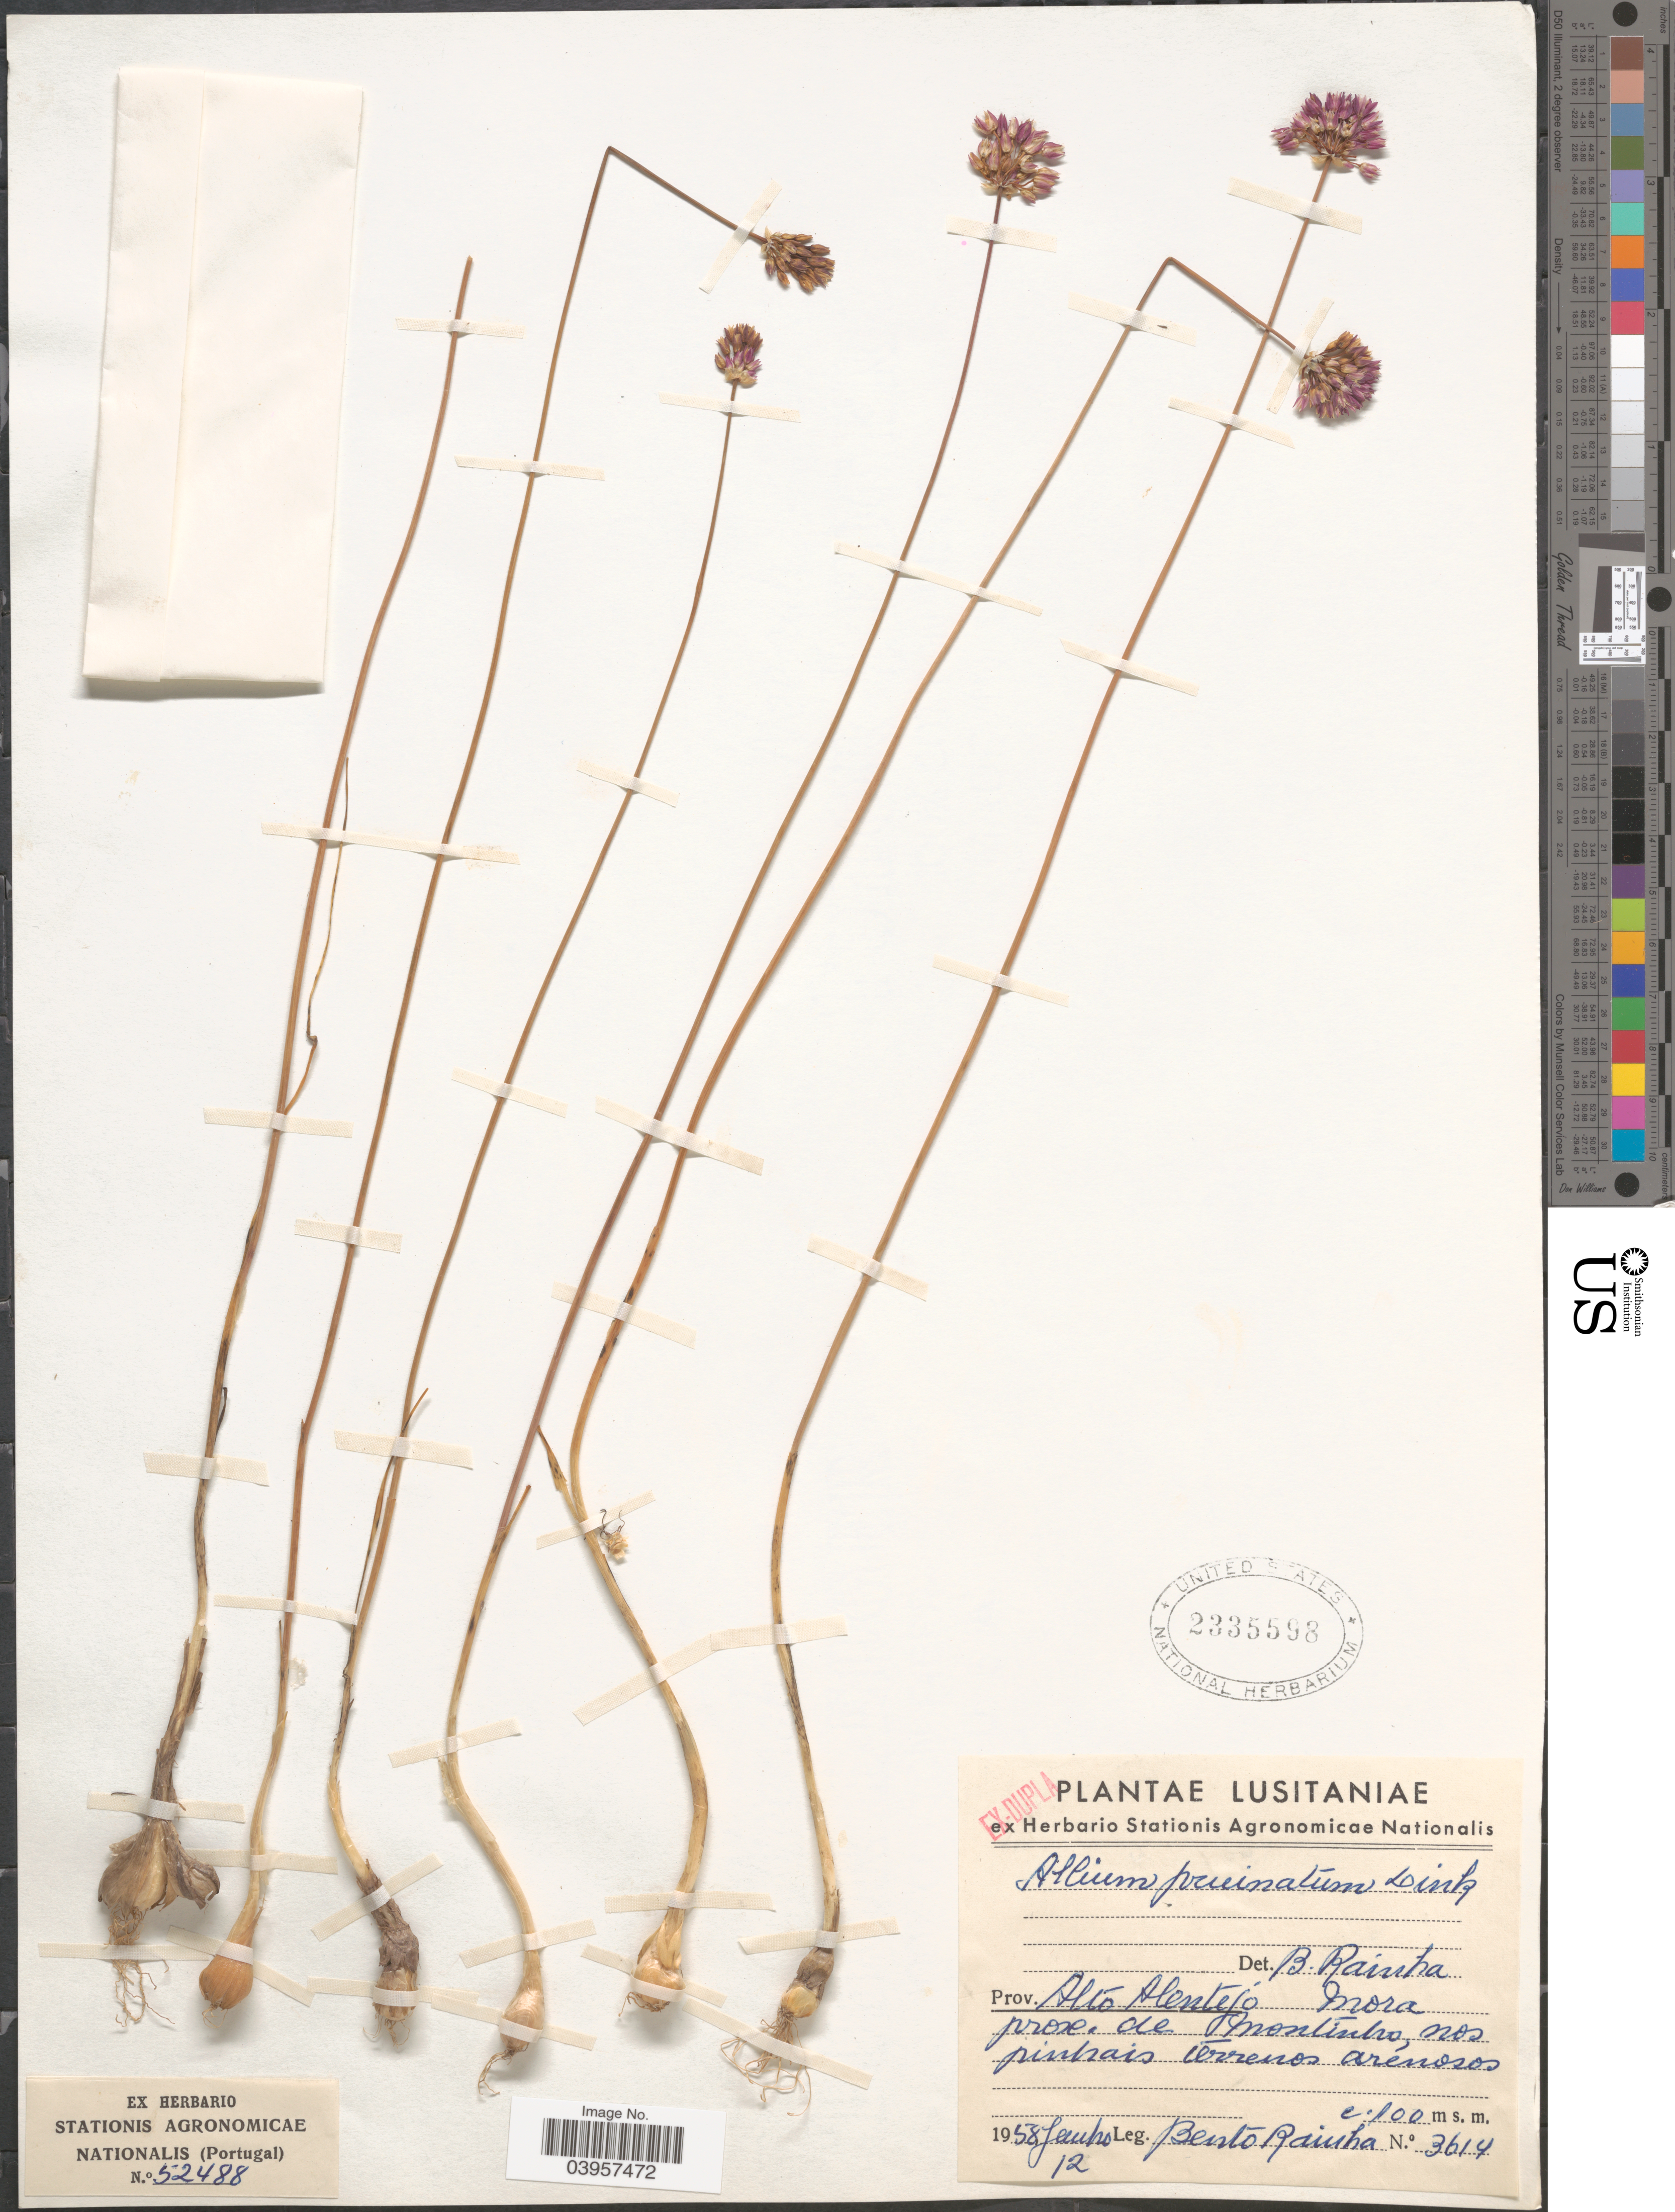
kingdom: Plantae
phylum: Tracheophyta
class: Liliopsida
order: Asparagales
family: Amaryllidaceae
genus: Allium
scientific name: Allium sp.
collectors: Raiuha, B.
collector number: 3614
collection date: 1958-01-12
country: Portugal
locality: Lusitaniae. Prov. Alto Alentejó. Mora prox. de Montiubo, nos pinhais terrenos arenosos.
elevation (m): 100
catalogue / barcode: US 2335598